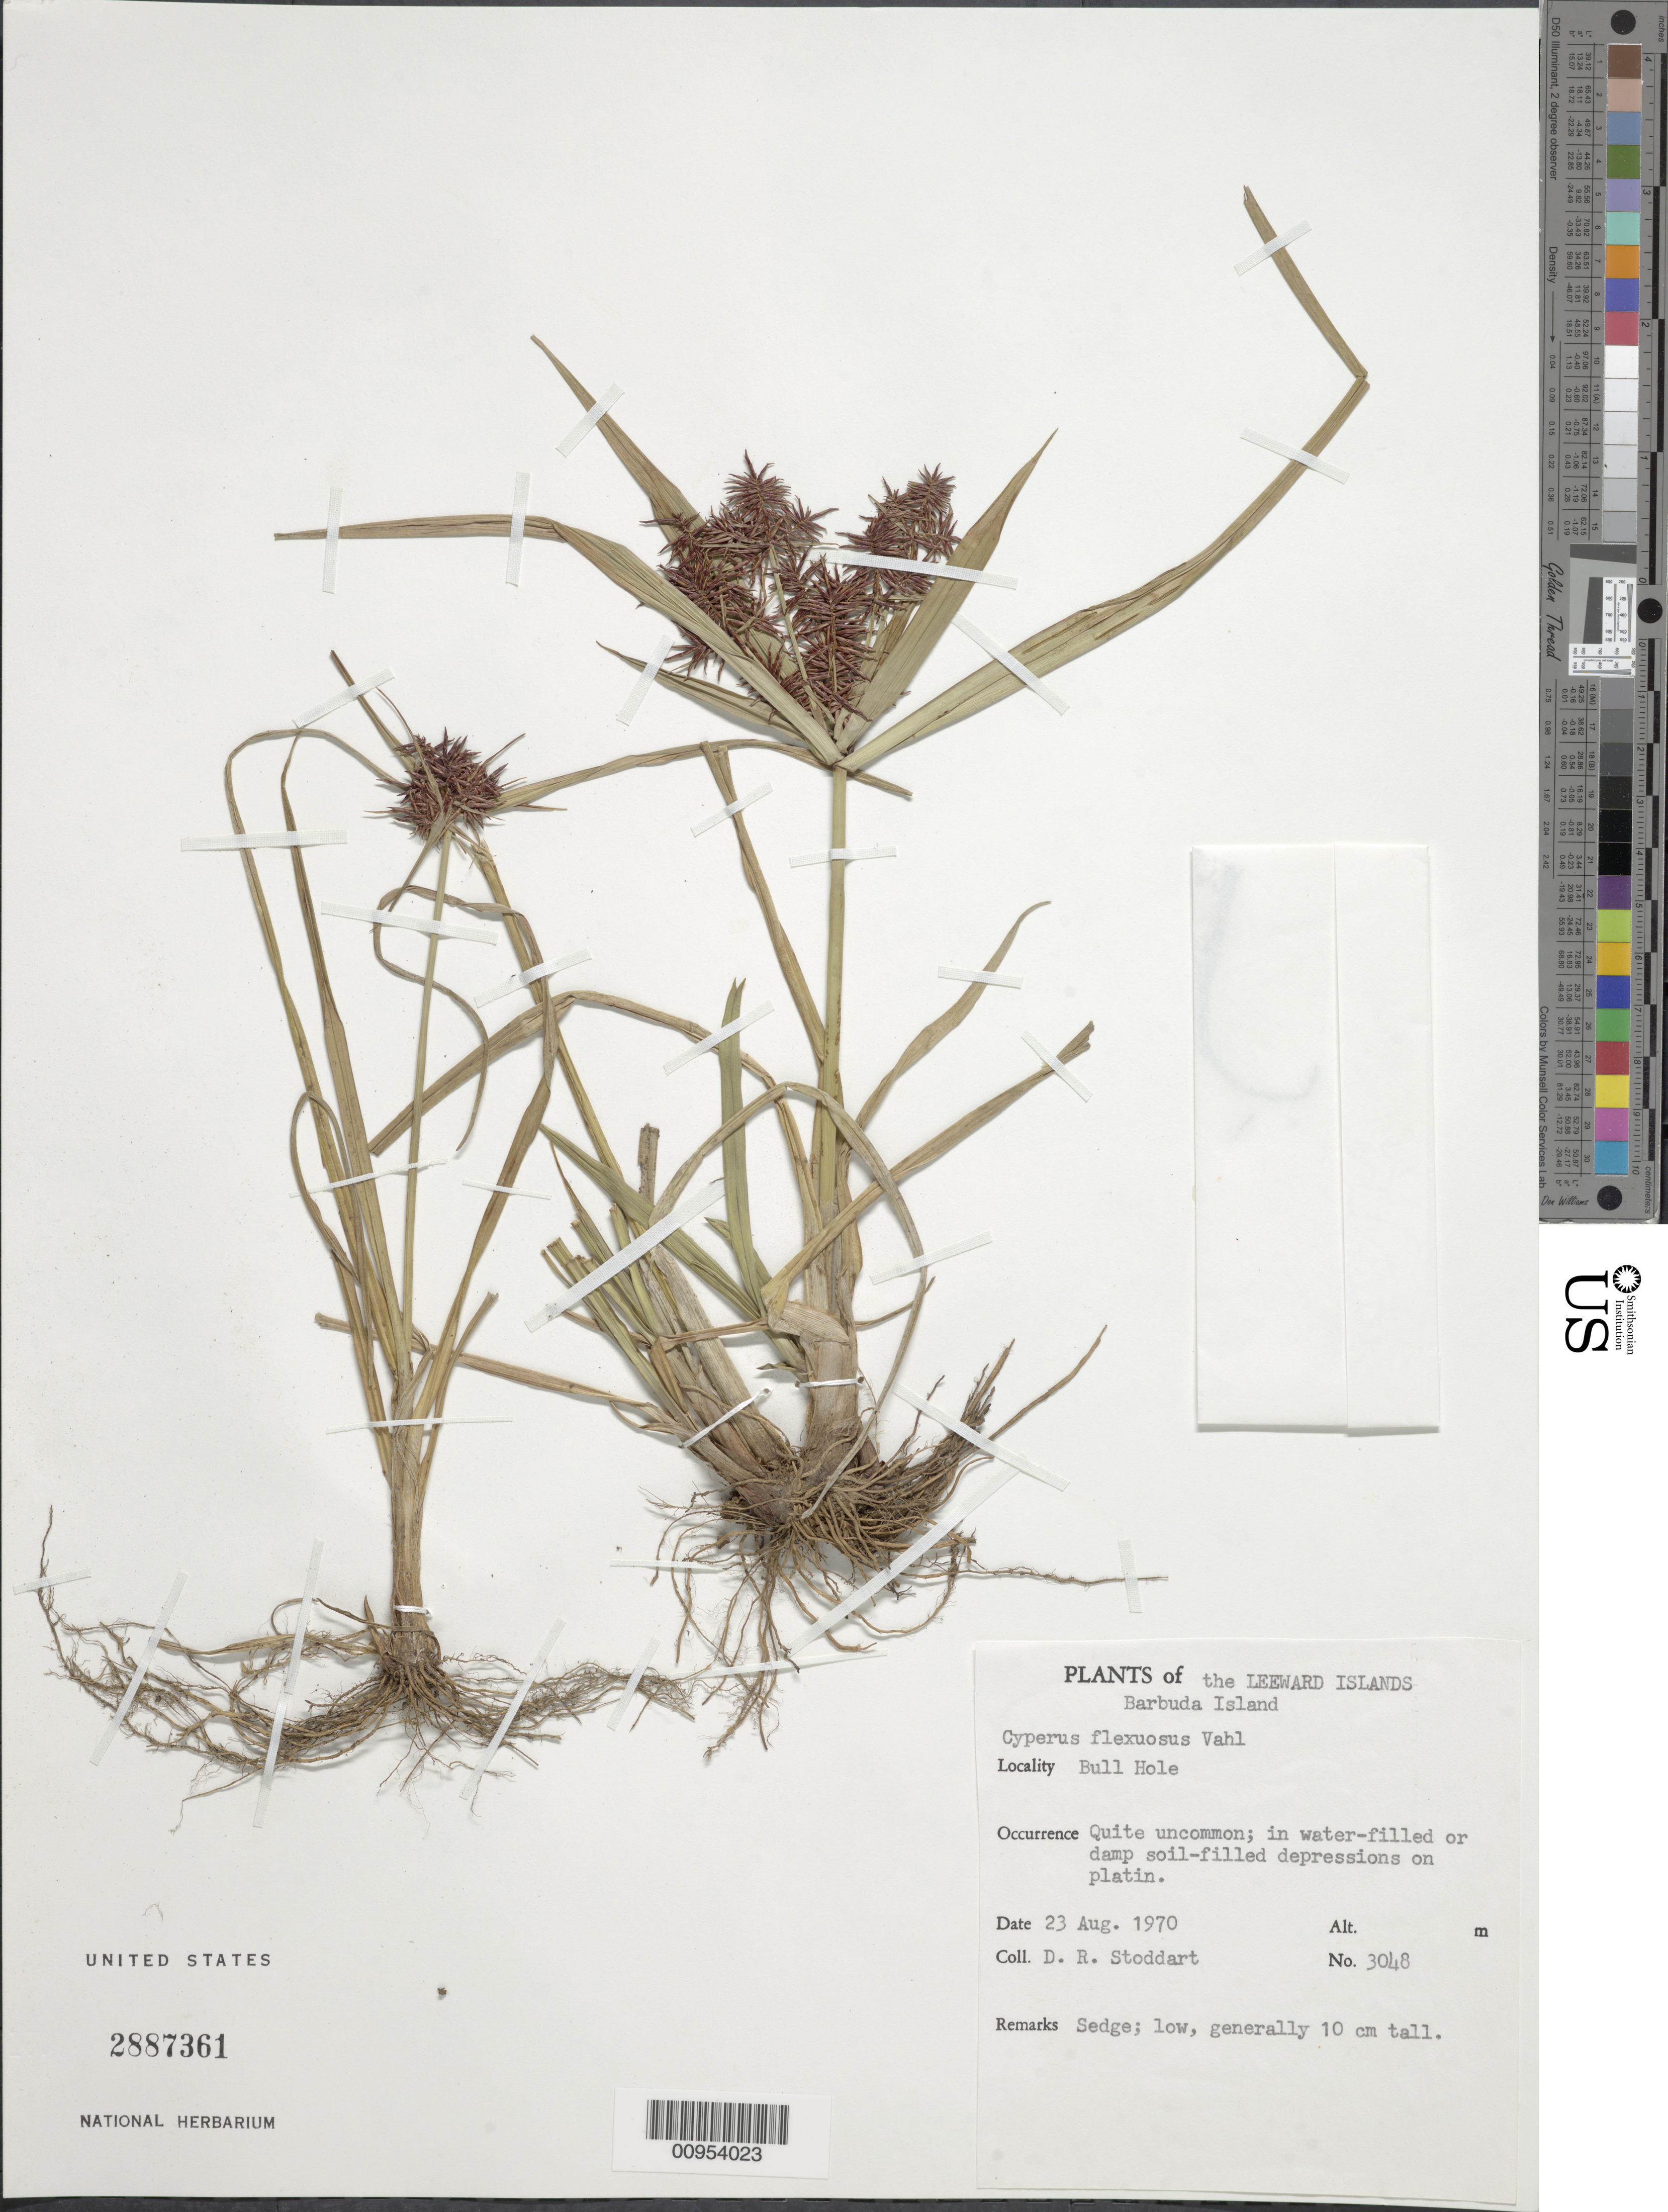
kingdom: Plantae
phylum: Tracheophyta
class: Liliopsida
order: Poales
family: Cyperaceae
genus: Cyperus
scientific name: Cyperus ferax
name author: Rich.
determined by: Strong, Mark T., (BOT), Smithsonian Institution - National Museum of Natural History (UNITED STATES)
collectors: D. R. Stoddart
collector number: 3048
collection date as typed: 23 Aug 1970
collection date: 1970-08-23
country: Antigua and Barbuda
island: Barbuda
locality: Bull Hole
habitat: In water-filled or damp soil-filled depressions on platin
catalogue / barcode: US 2887361